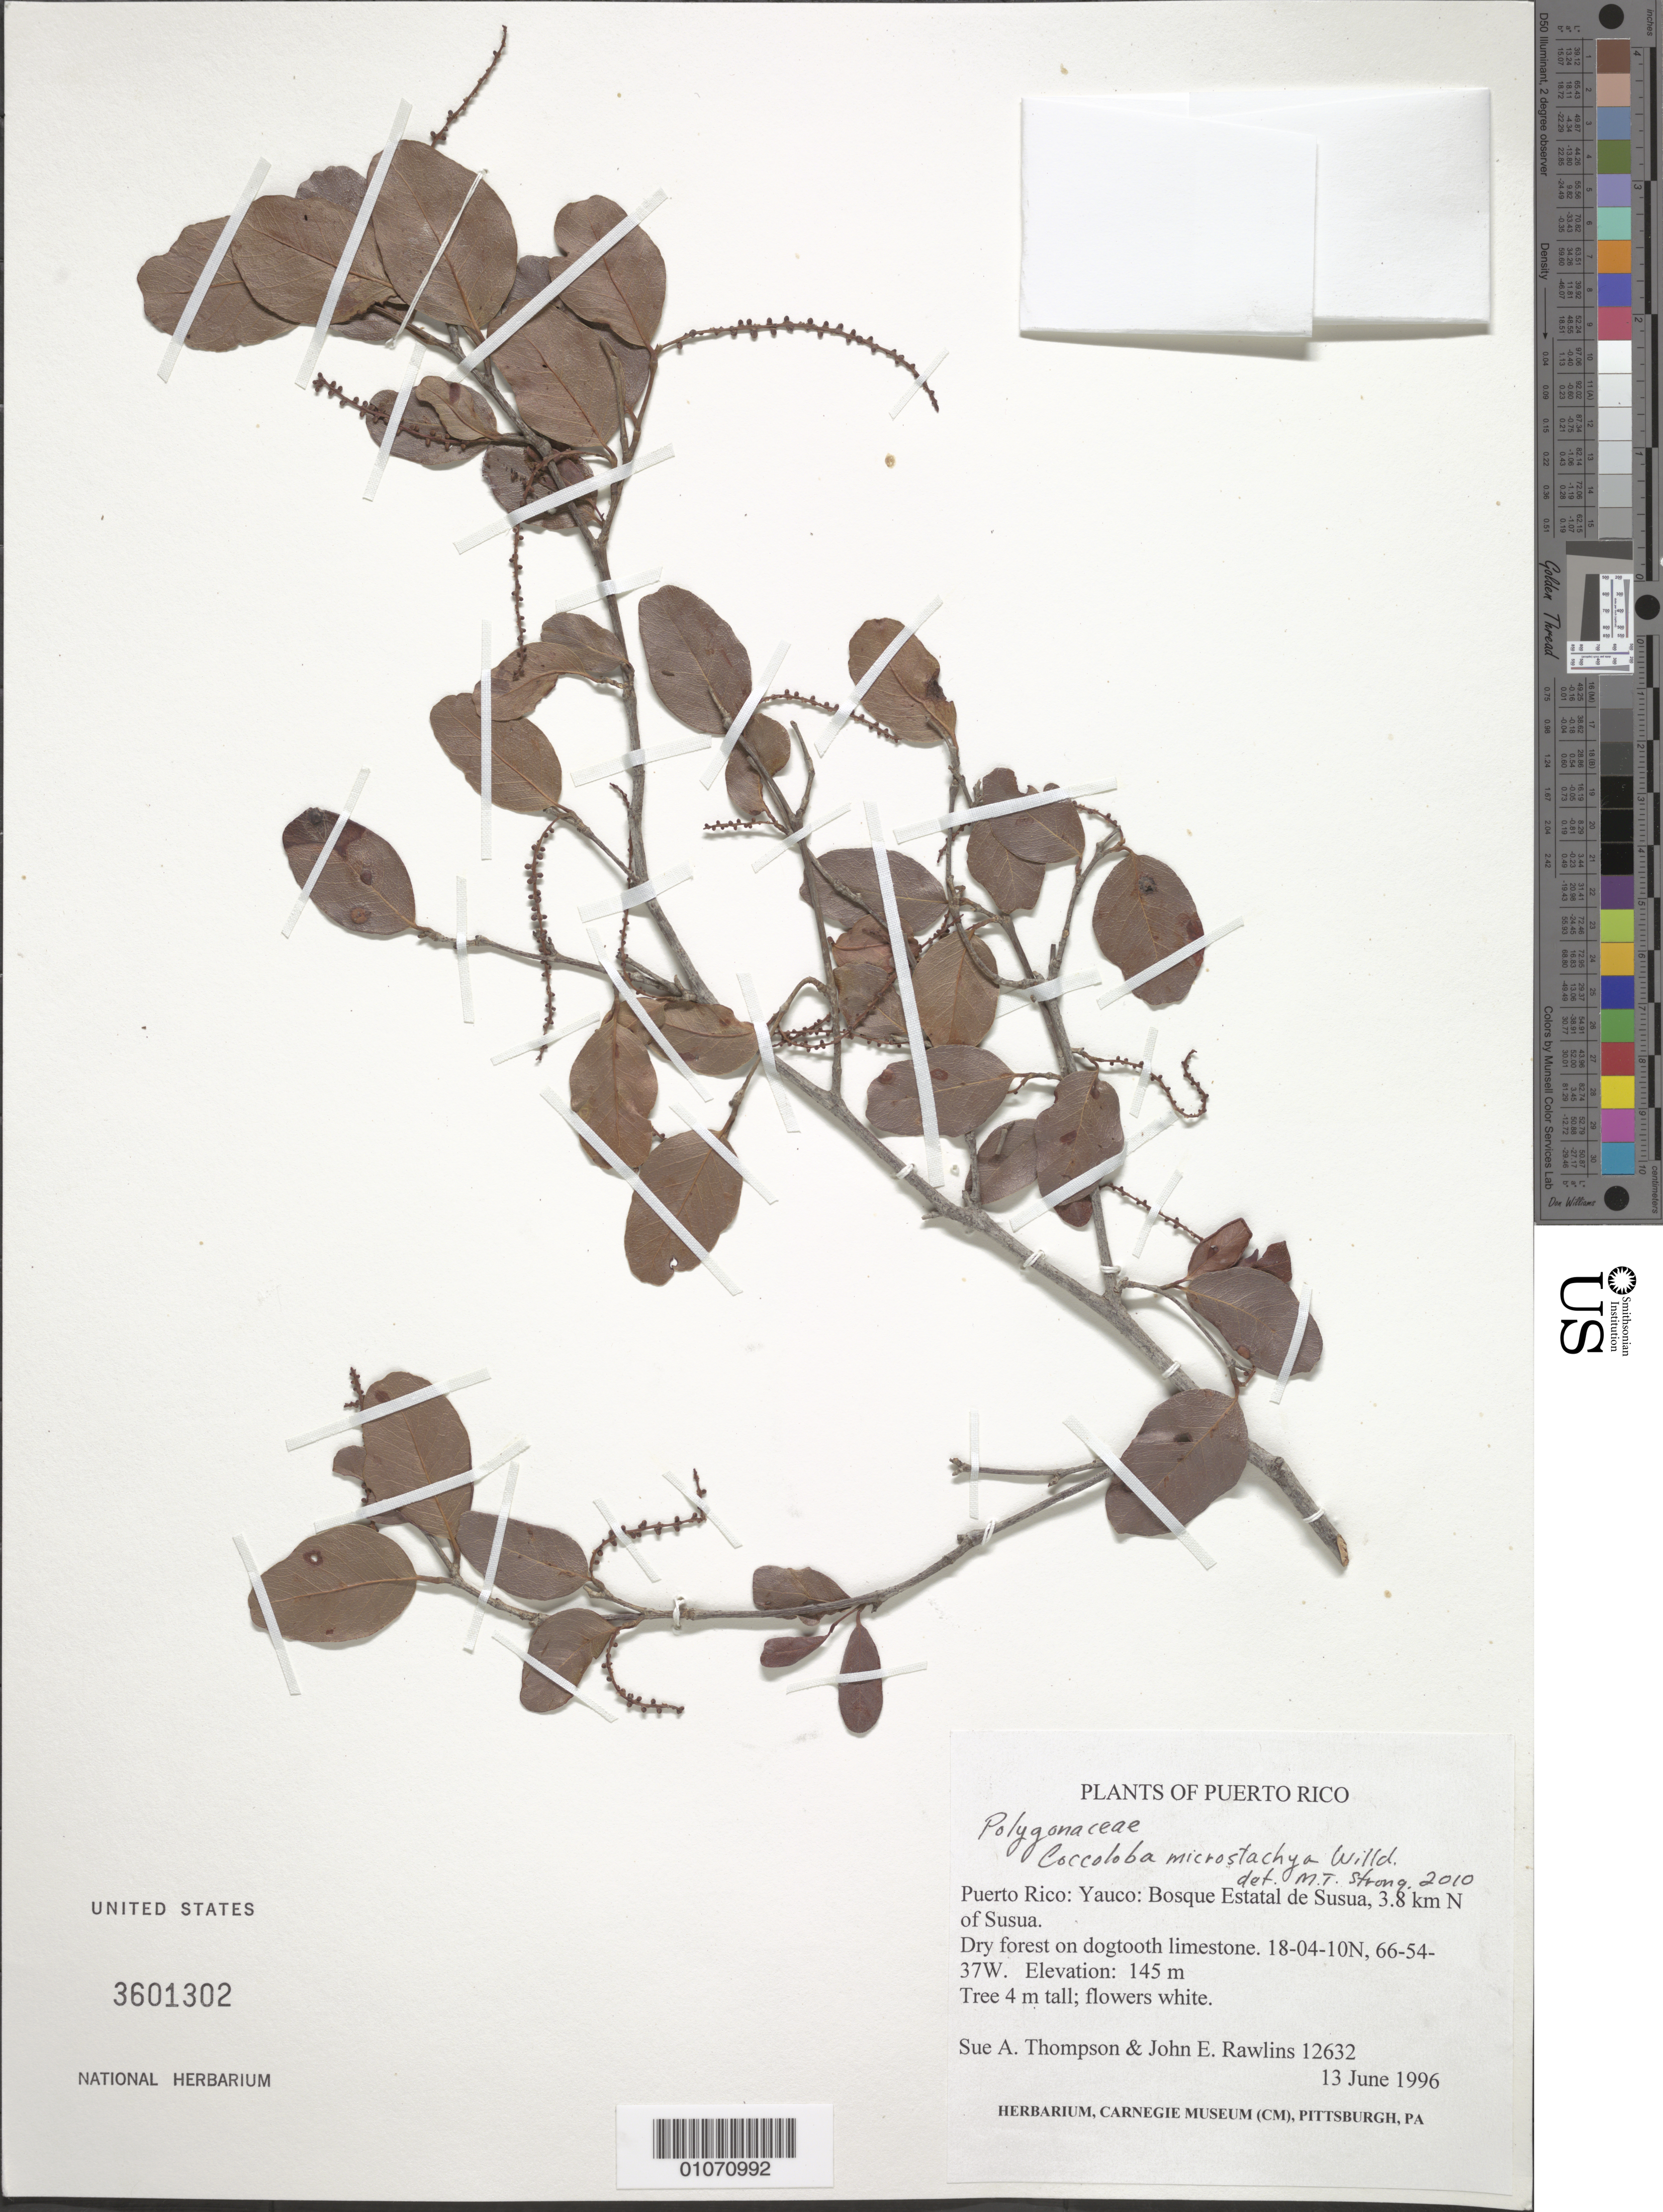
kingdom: Plantae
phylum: Tracheophyta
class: Magnoliopsida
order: Caryophyllales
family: Polygonaceae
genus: Coccoloba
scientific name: Coccoloba microstachya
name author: Willd.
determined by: Strong, M. T., (US), Smithsonian Institution - National Museum of Natural History (UNITED STATES)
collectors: S. A. Thompson & J. Rawlins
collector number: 12632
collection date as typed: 13 Jun 1996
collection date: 1996-06-13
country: Puerto Rico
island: Puerto Rico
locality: Yauco; Bosque Estatal de Susa, 3.8 km N of Susua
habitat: Dry forest on dogtooth limestone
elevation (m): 145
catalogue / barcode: US 3601302